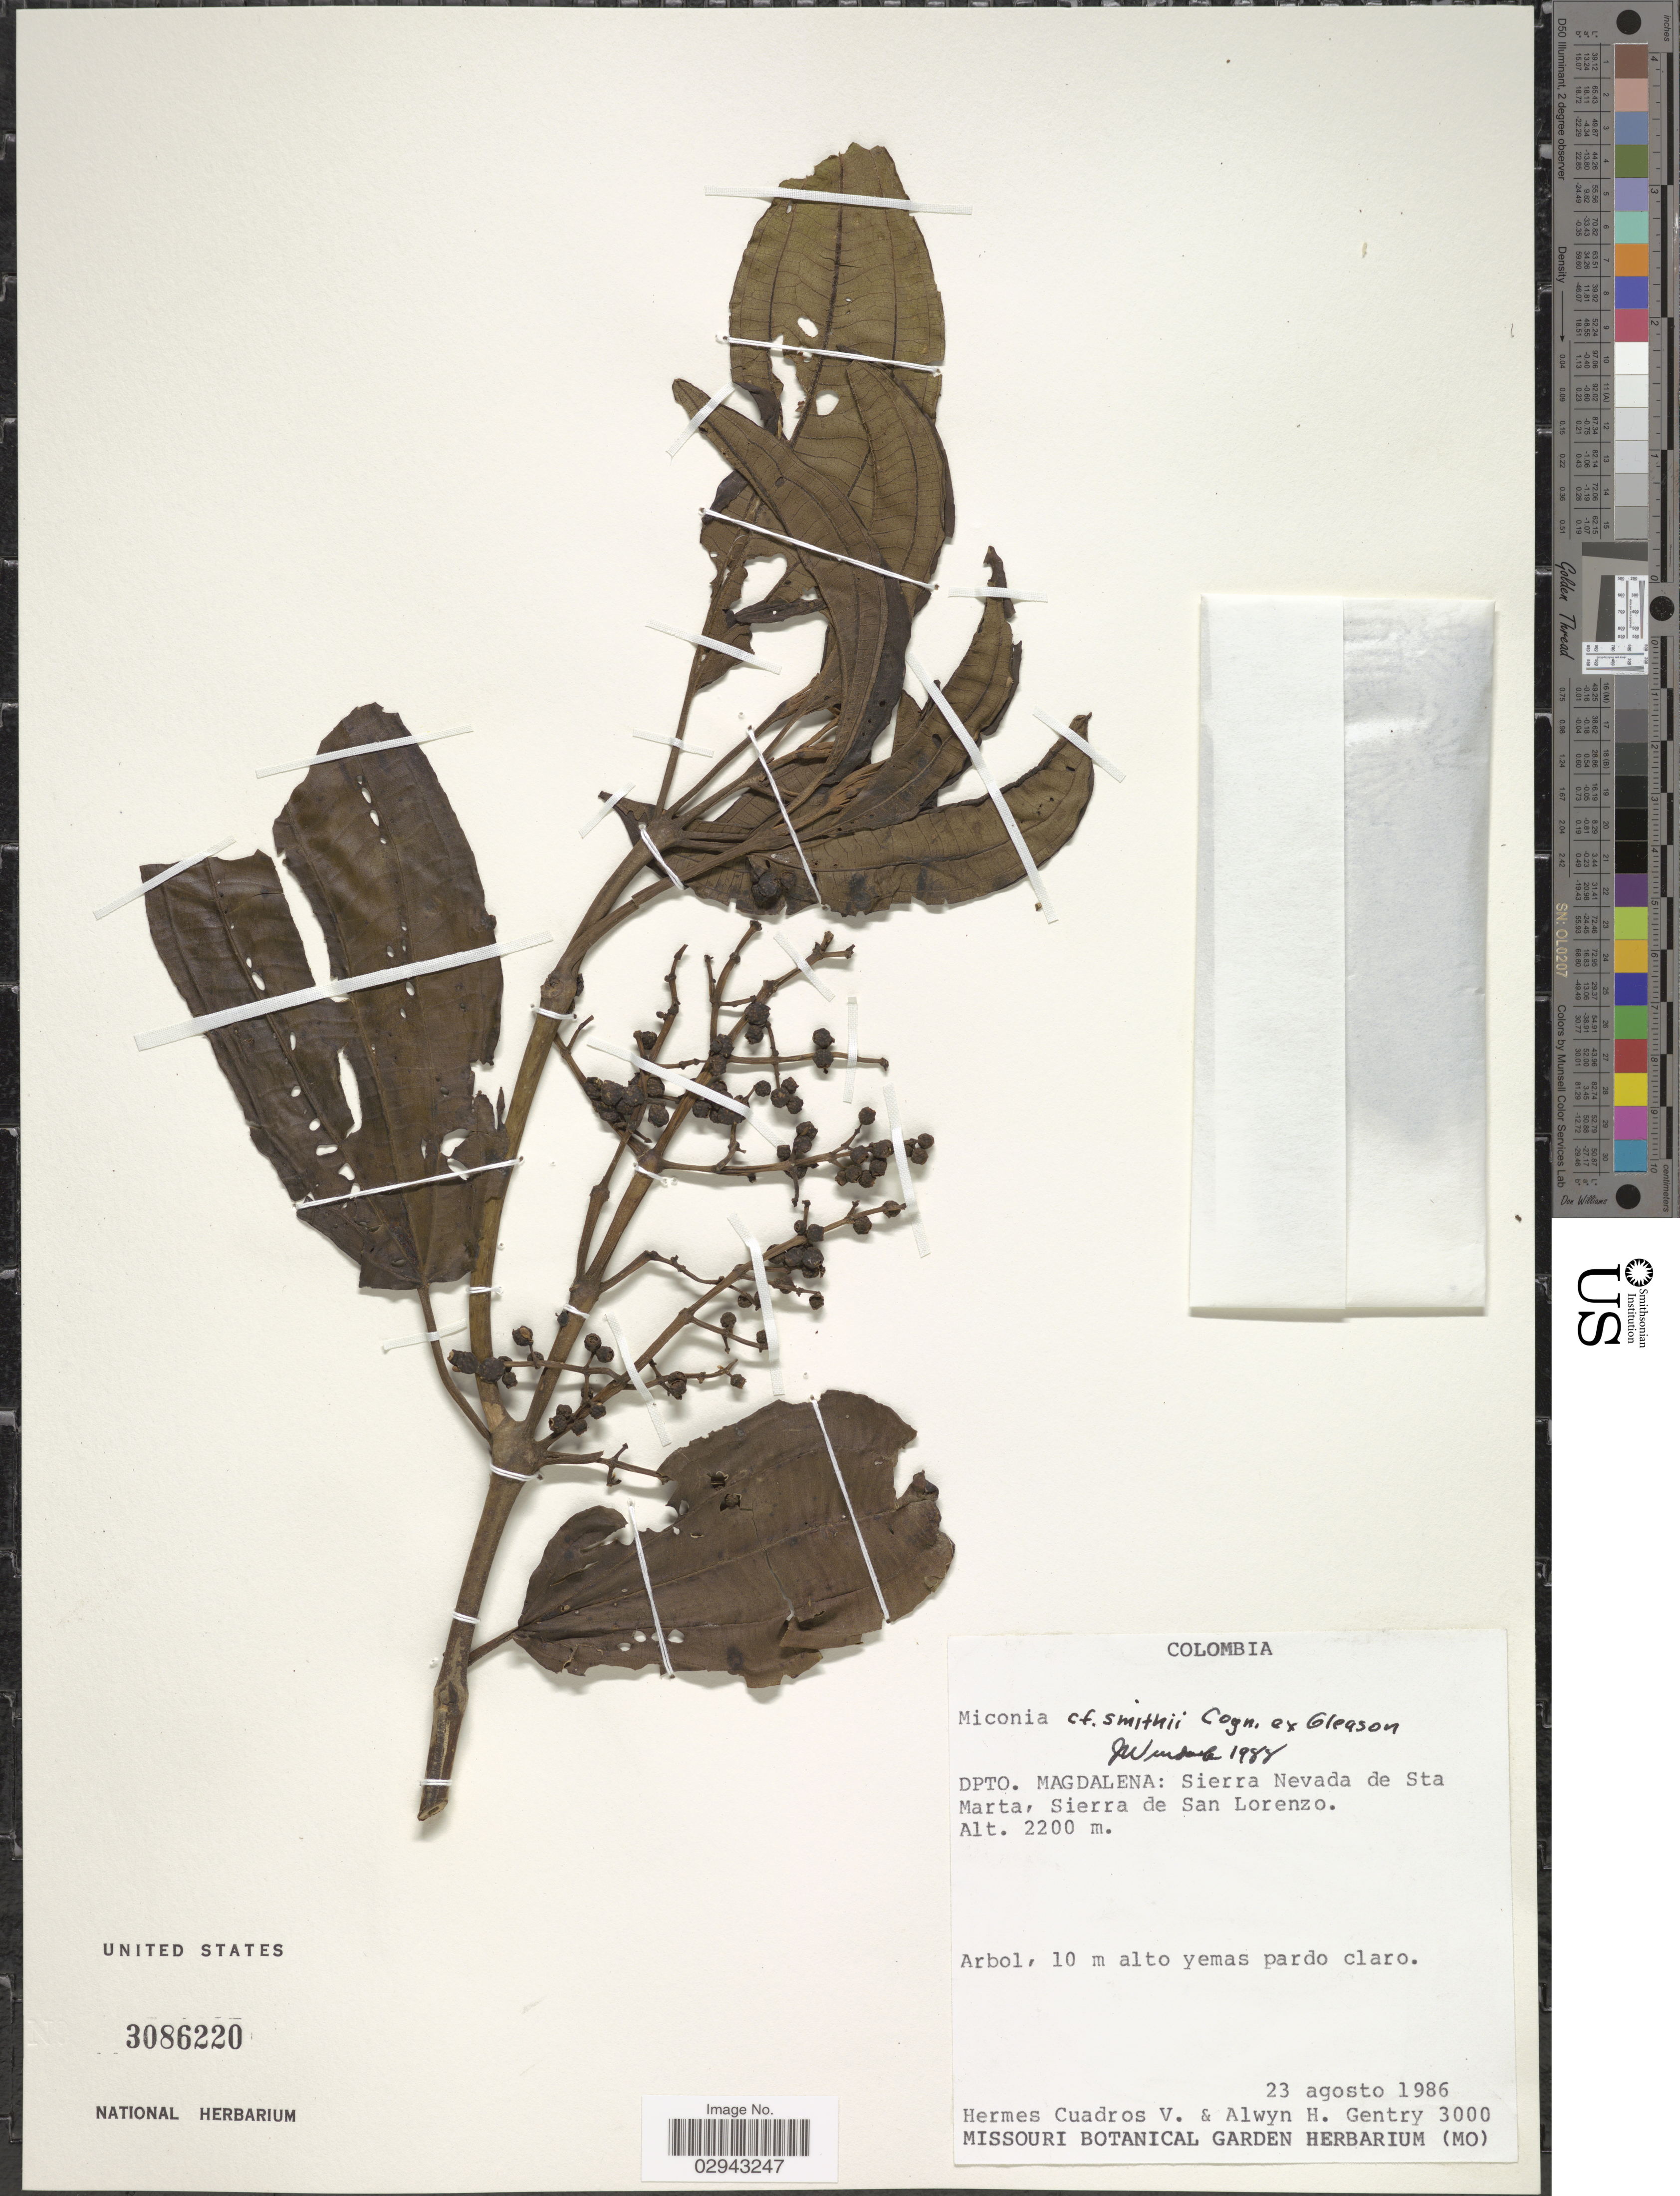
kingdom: Plantae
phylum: Tracheophyta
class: Magnoliopsida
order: Myrtales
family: Melastomataceae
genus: Miconia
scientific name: Miconia smithii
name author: Cogn.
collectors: H. Cuadros V. & A. H. Gentry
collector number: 3000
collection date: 1986-08-23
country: Colombia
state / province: Magdalena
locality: Dpto. Magdalena: Sierra Nevada de Sta Marta, Sierra de San Lorenzo.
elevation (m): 2200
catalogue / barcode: US 3086220